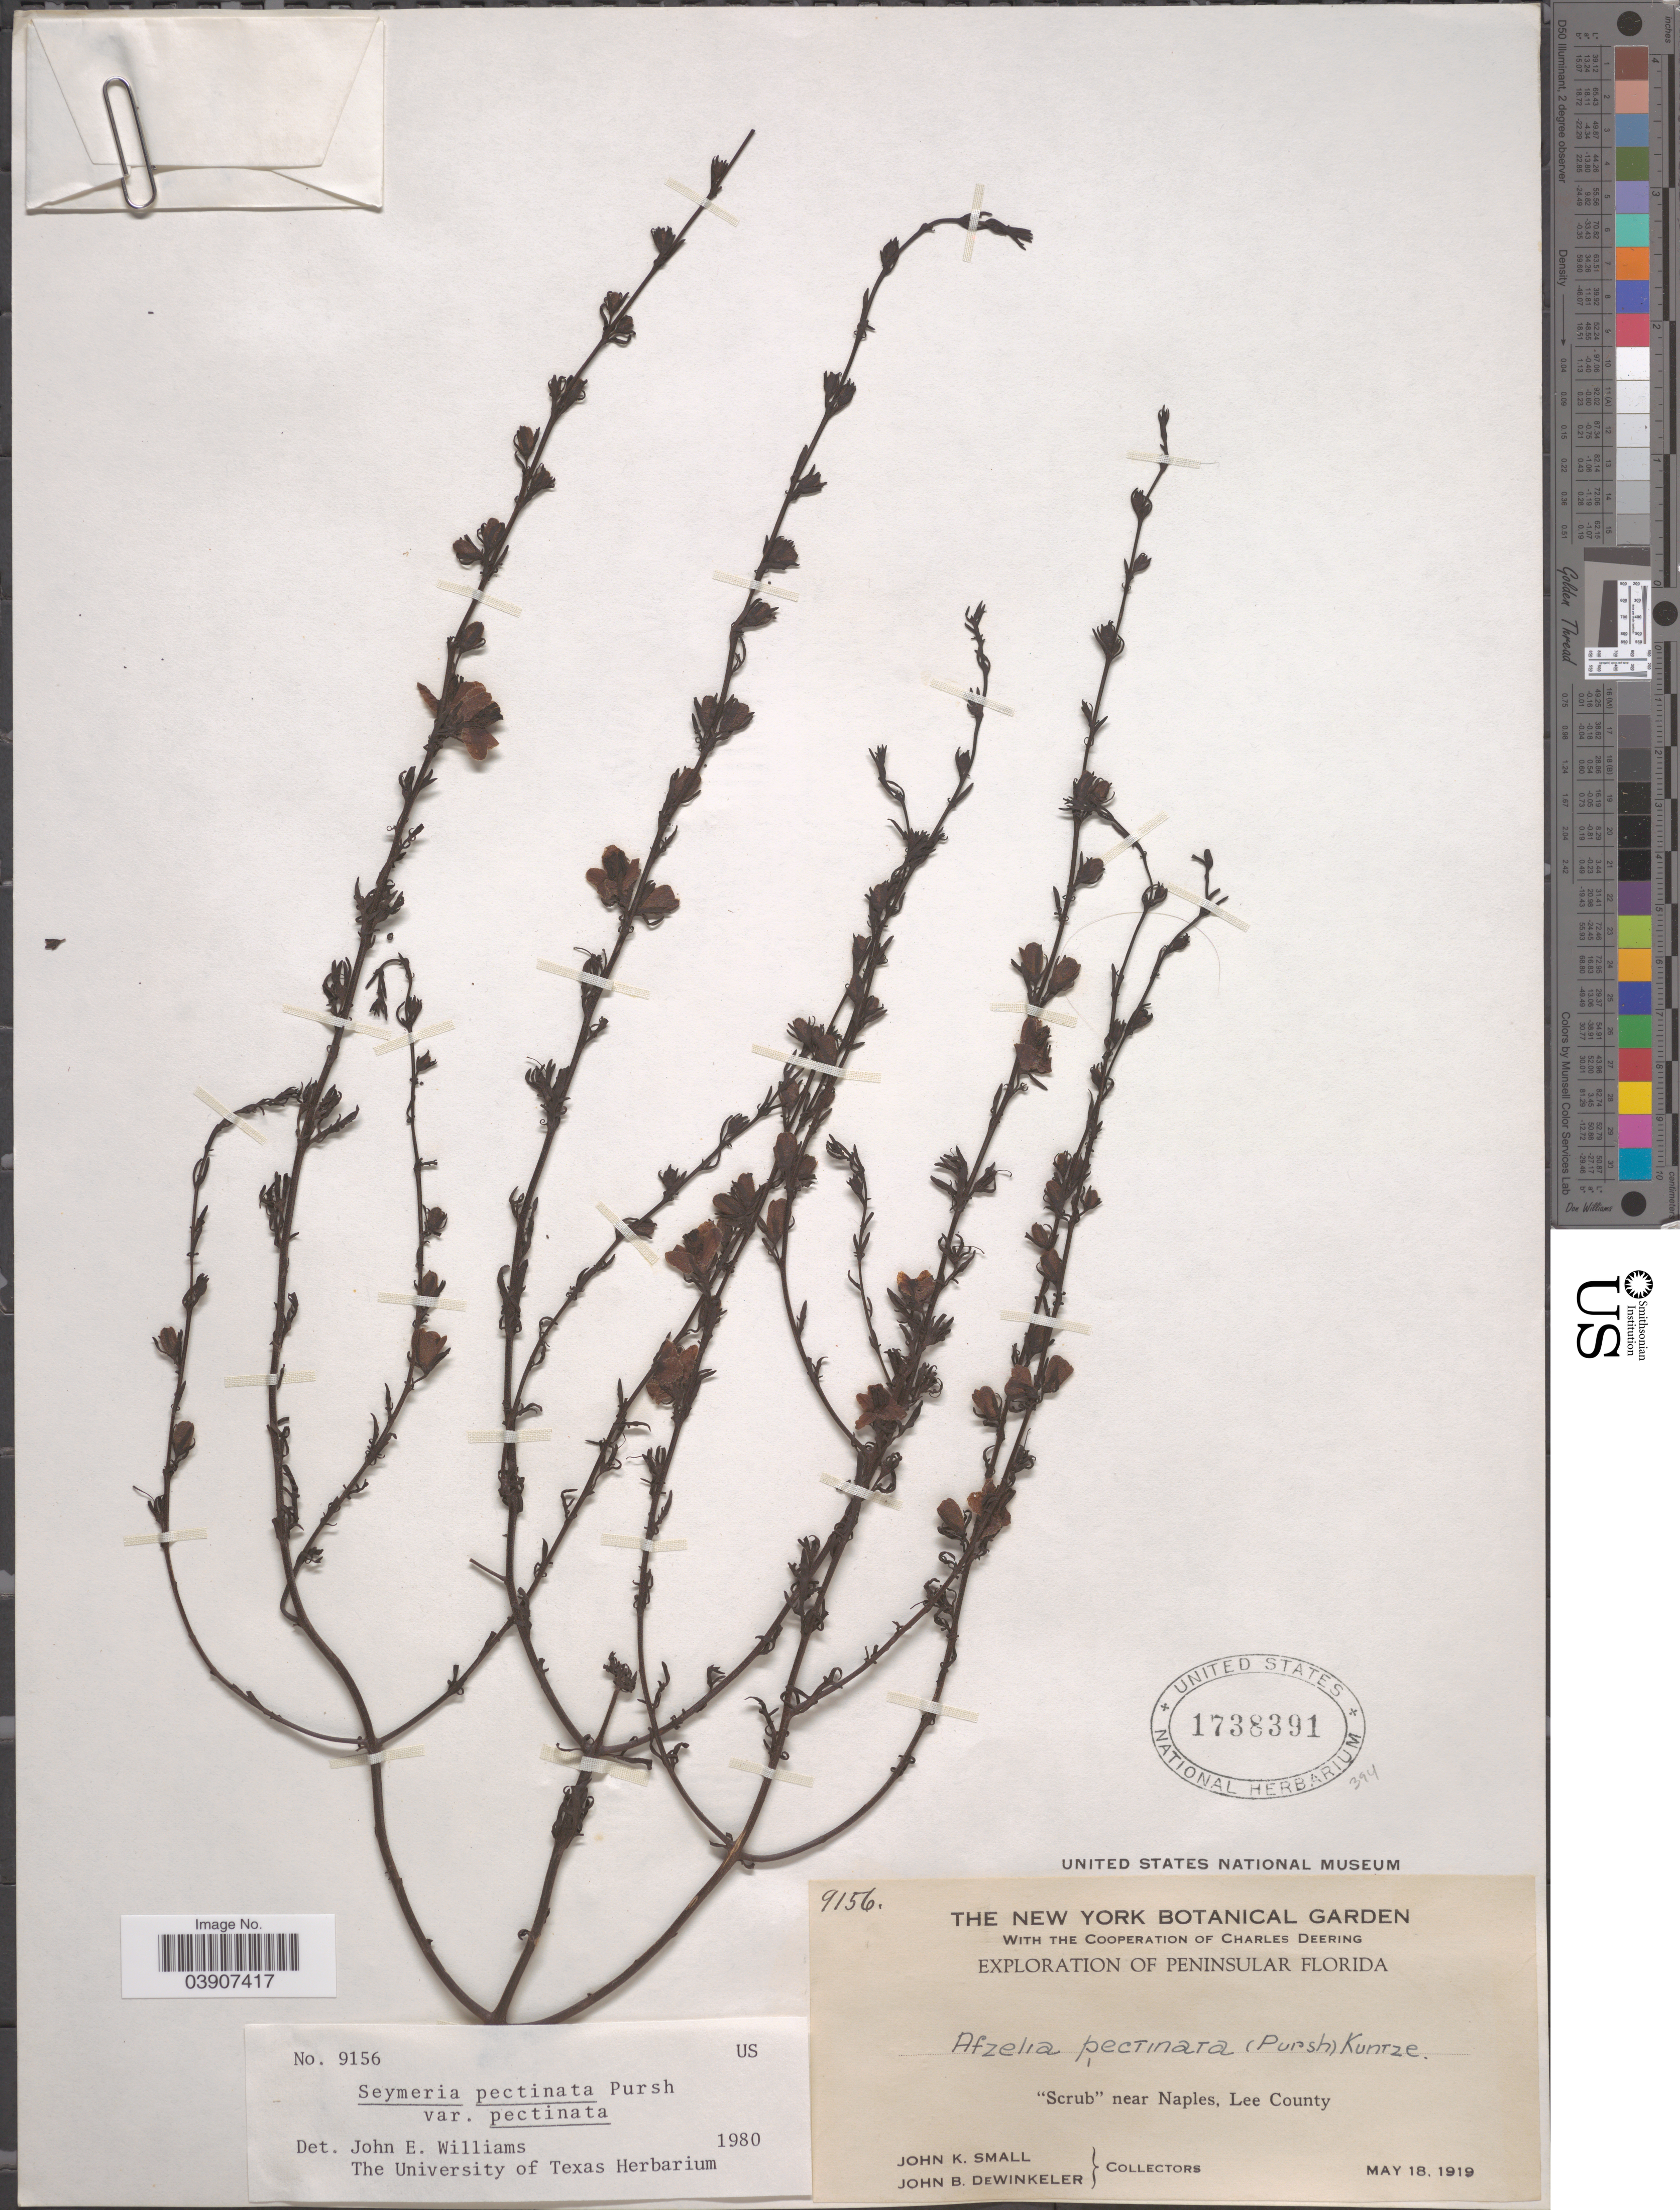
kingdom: Plantae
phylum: Tracheophyta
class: Magnoliopsida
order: Lamiales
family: Orobanchaceae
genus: Seymeria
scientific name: Seymeria pectinata var. pectinata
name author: Pursh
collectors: J. K. Small & J. B. Dewinkeler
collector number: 9156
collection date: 1919-05-18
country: United States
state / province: Florida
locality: Peninsular Florida. "Scrub" near Naples, Lee County.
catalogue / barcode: US 1738391